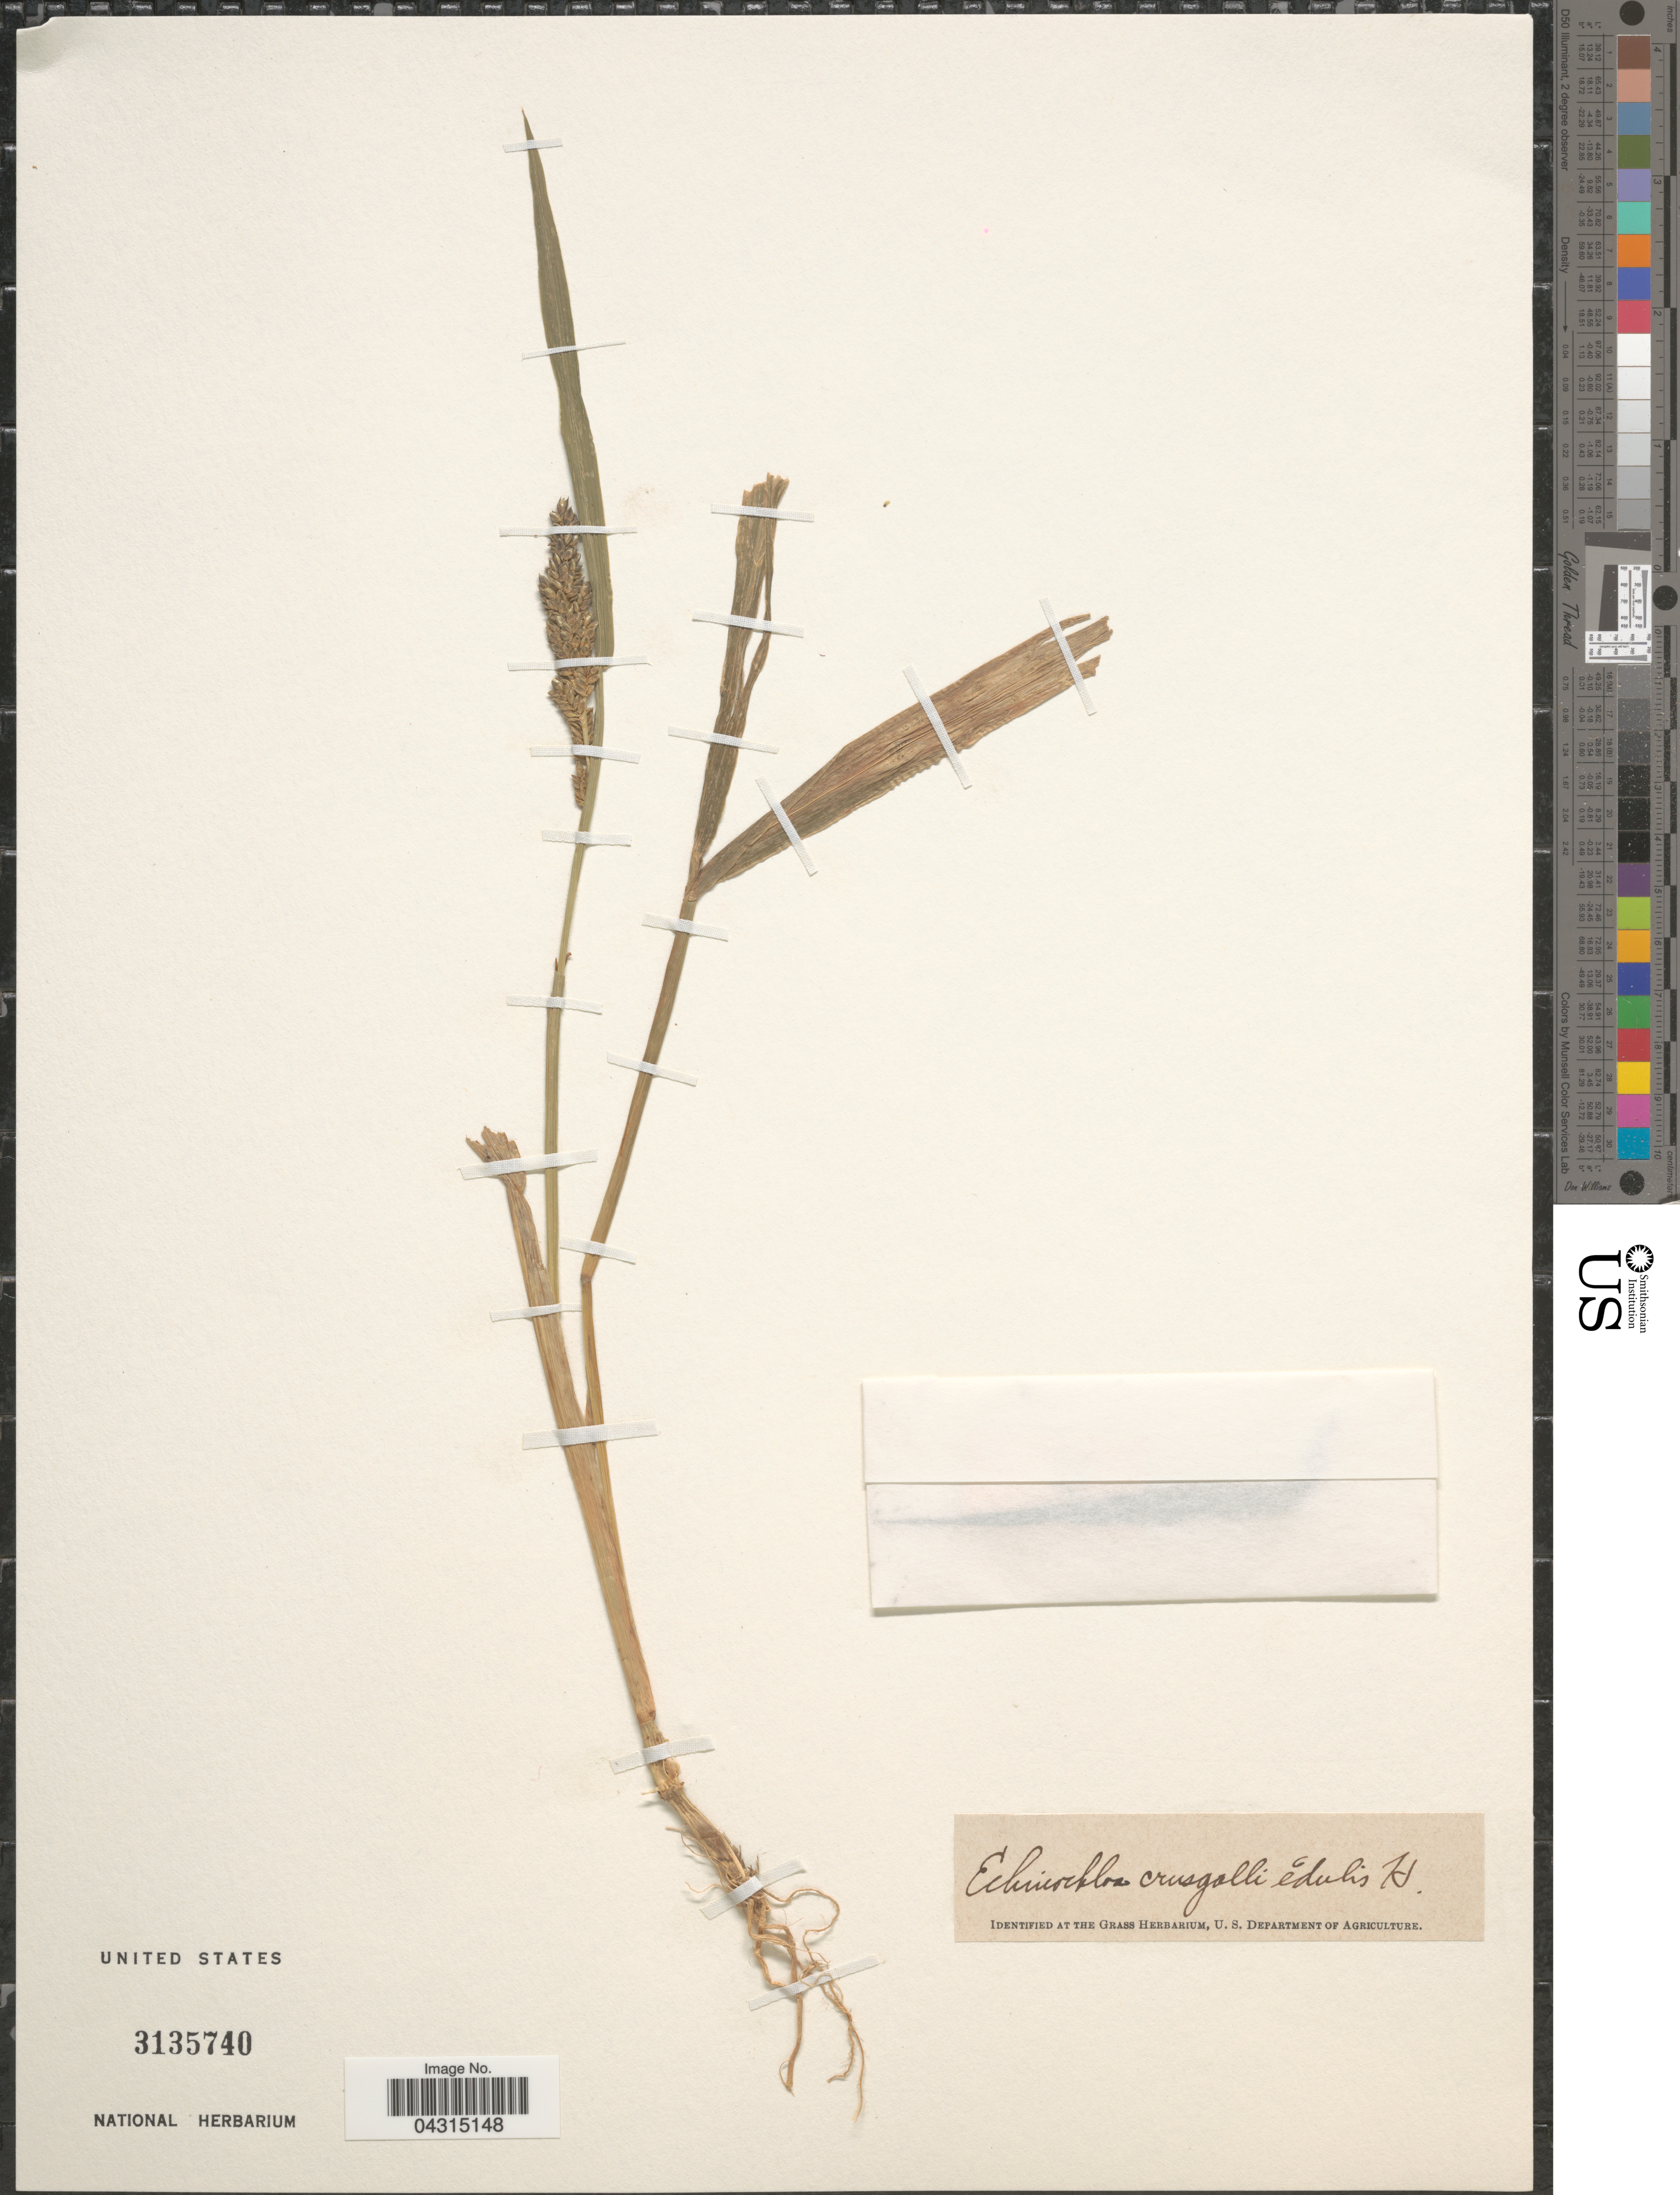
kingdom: Plantae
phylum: Tracheophyta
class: Liliopsida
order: Poales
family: Poaceae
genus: Echinochloa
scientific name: Echinochloa crus-galli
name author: (L.) P. Beauv.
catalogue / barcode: US 3135740